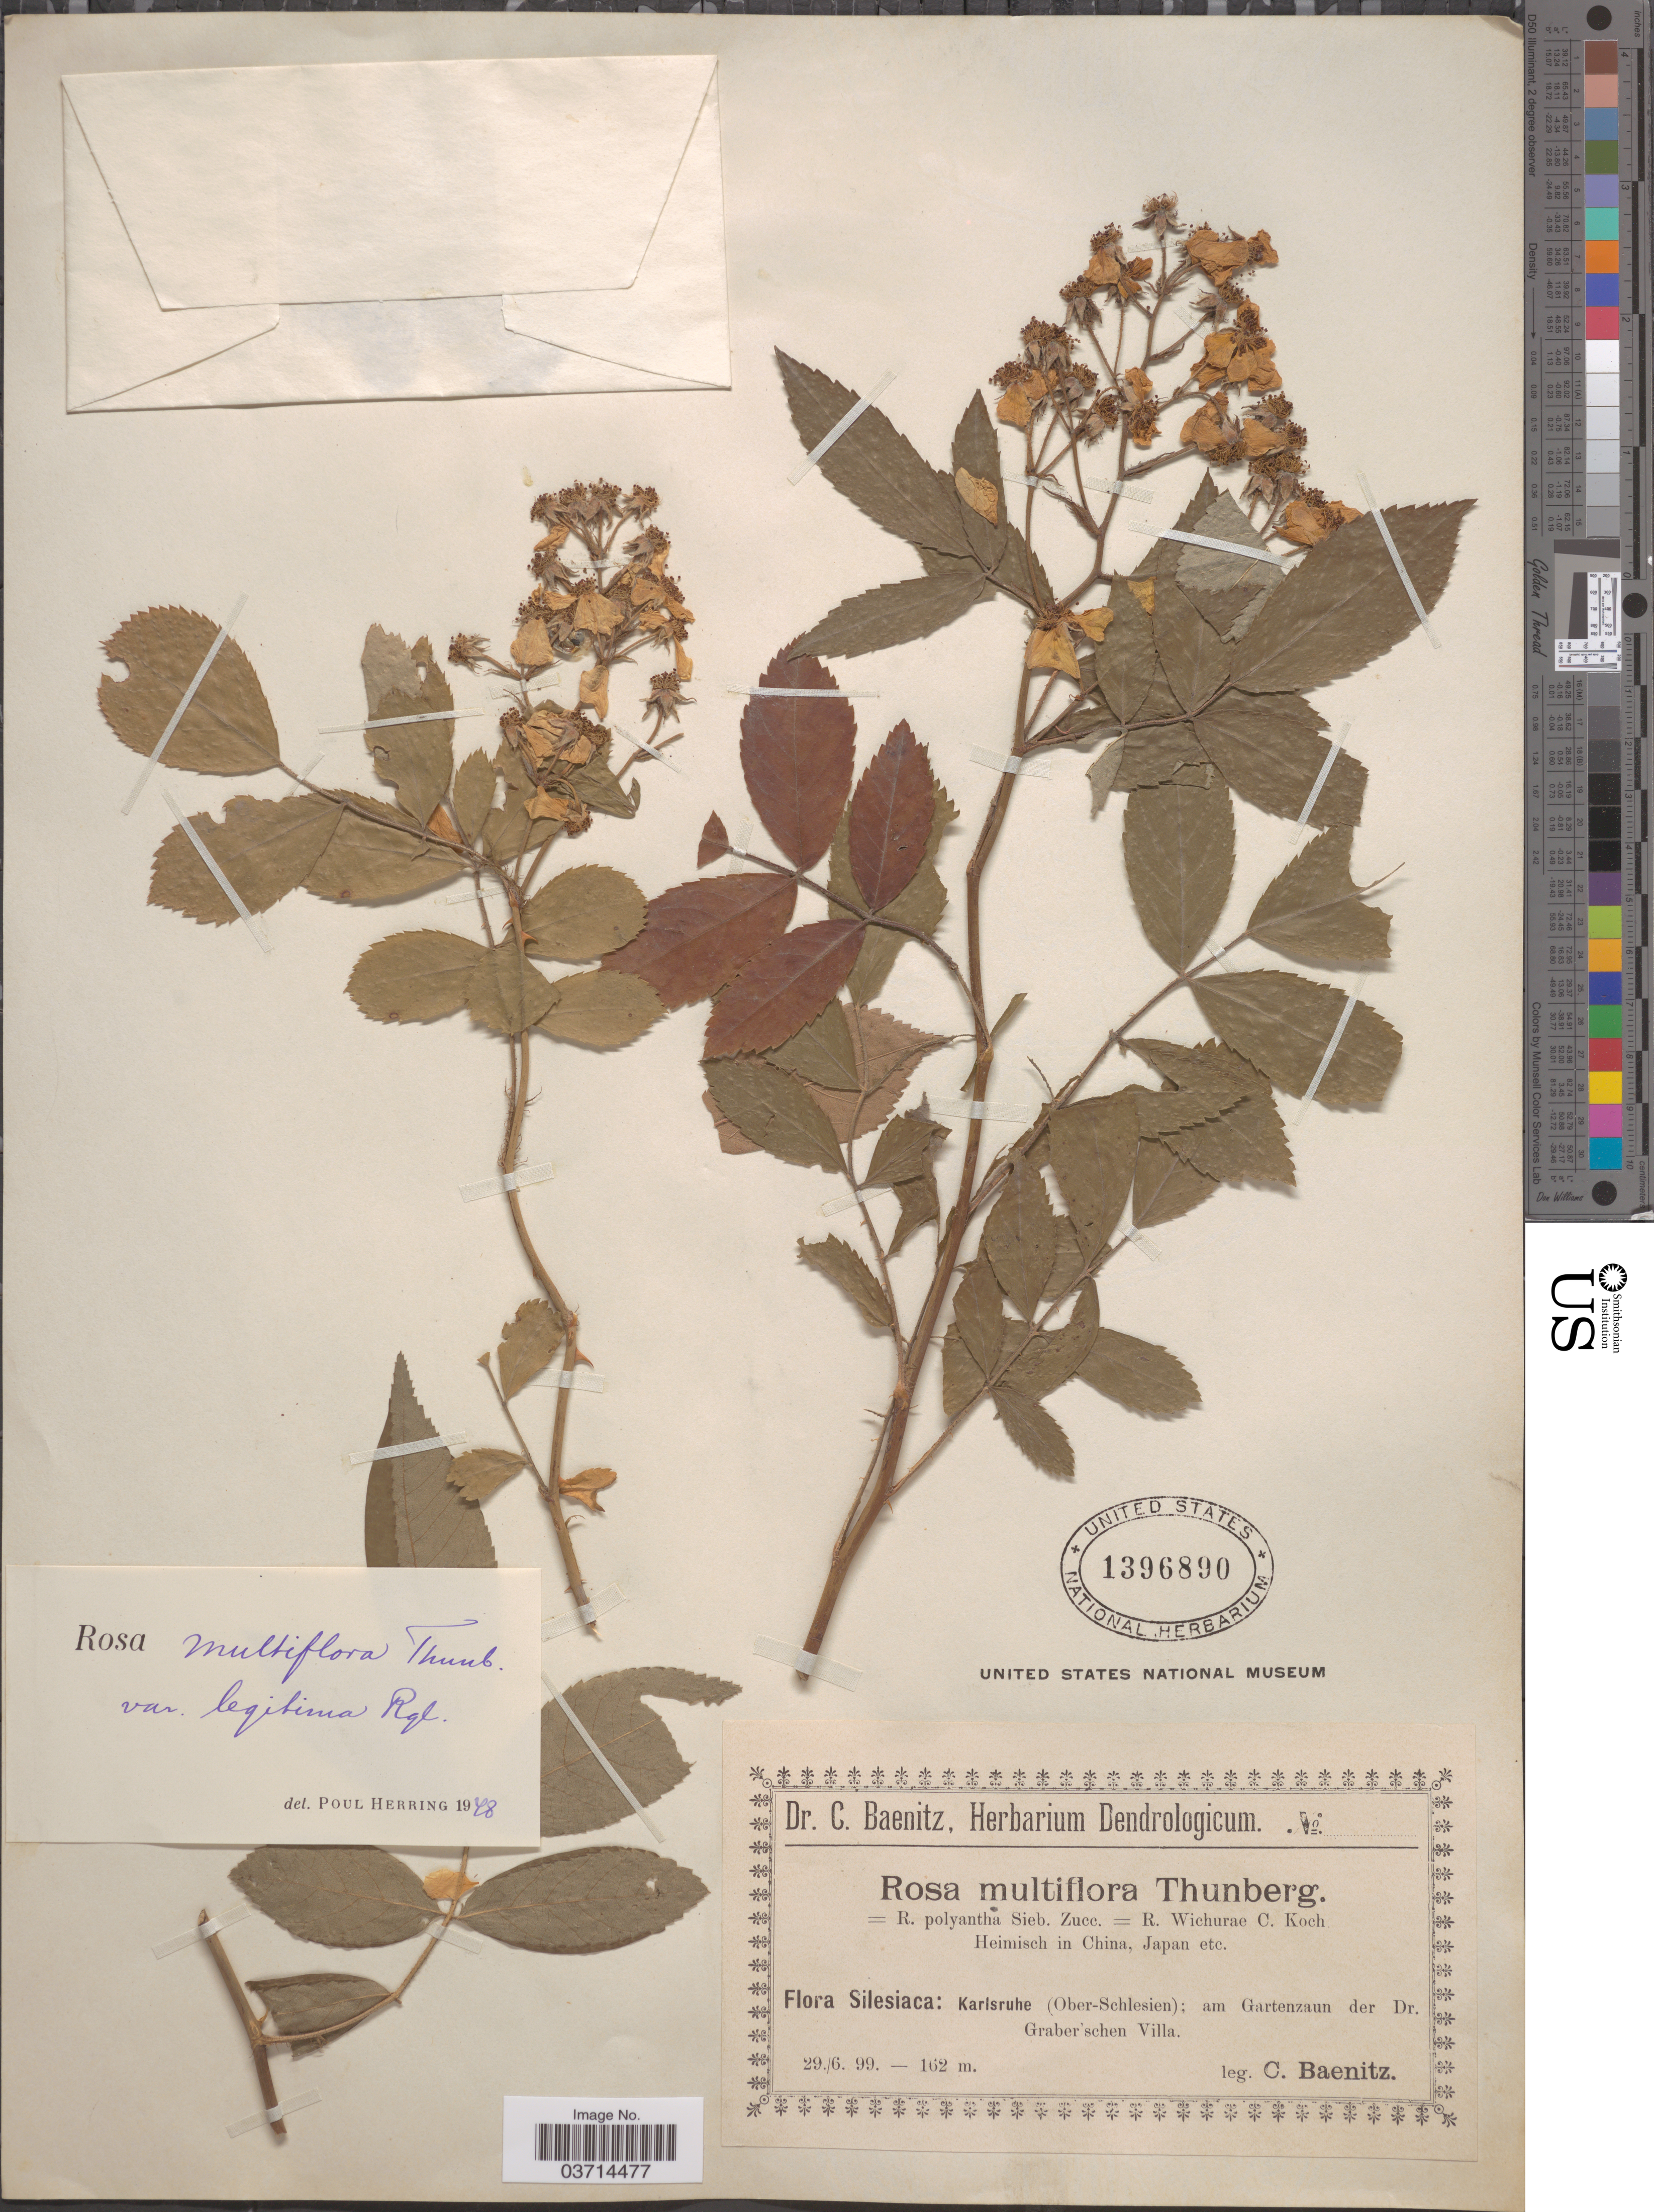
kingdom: Plantae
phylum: Tracheophyta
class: Magnoliopsida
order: Rosales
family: Rosaceae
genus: Rosa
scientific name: Rosa multiflora var. legitima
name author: Regel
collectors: C. G. Baenitz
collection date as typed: Transcribed d/m/y: 29/6/99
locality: Silesiaca: Karlsruhe (Ober-Schlesien); am Gartenzaun der Dr. Graber'schen Villa.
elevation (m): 162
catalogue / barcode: US 1396890